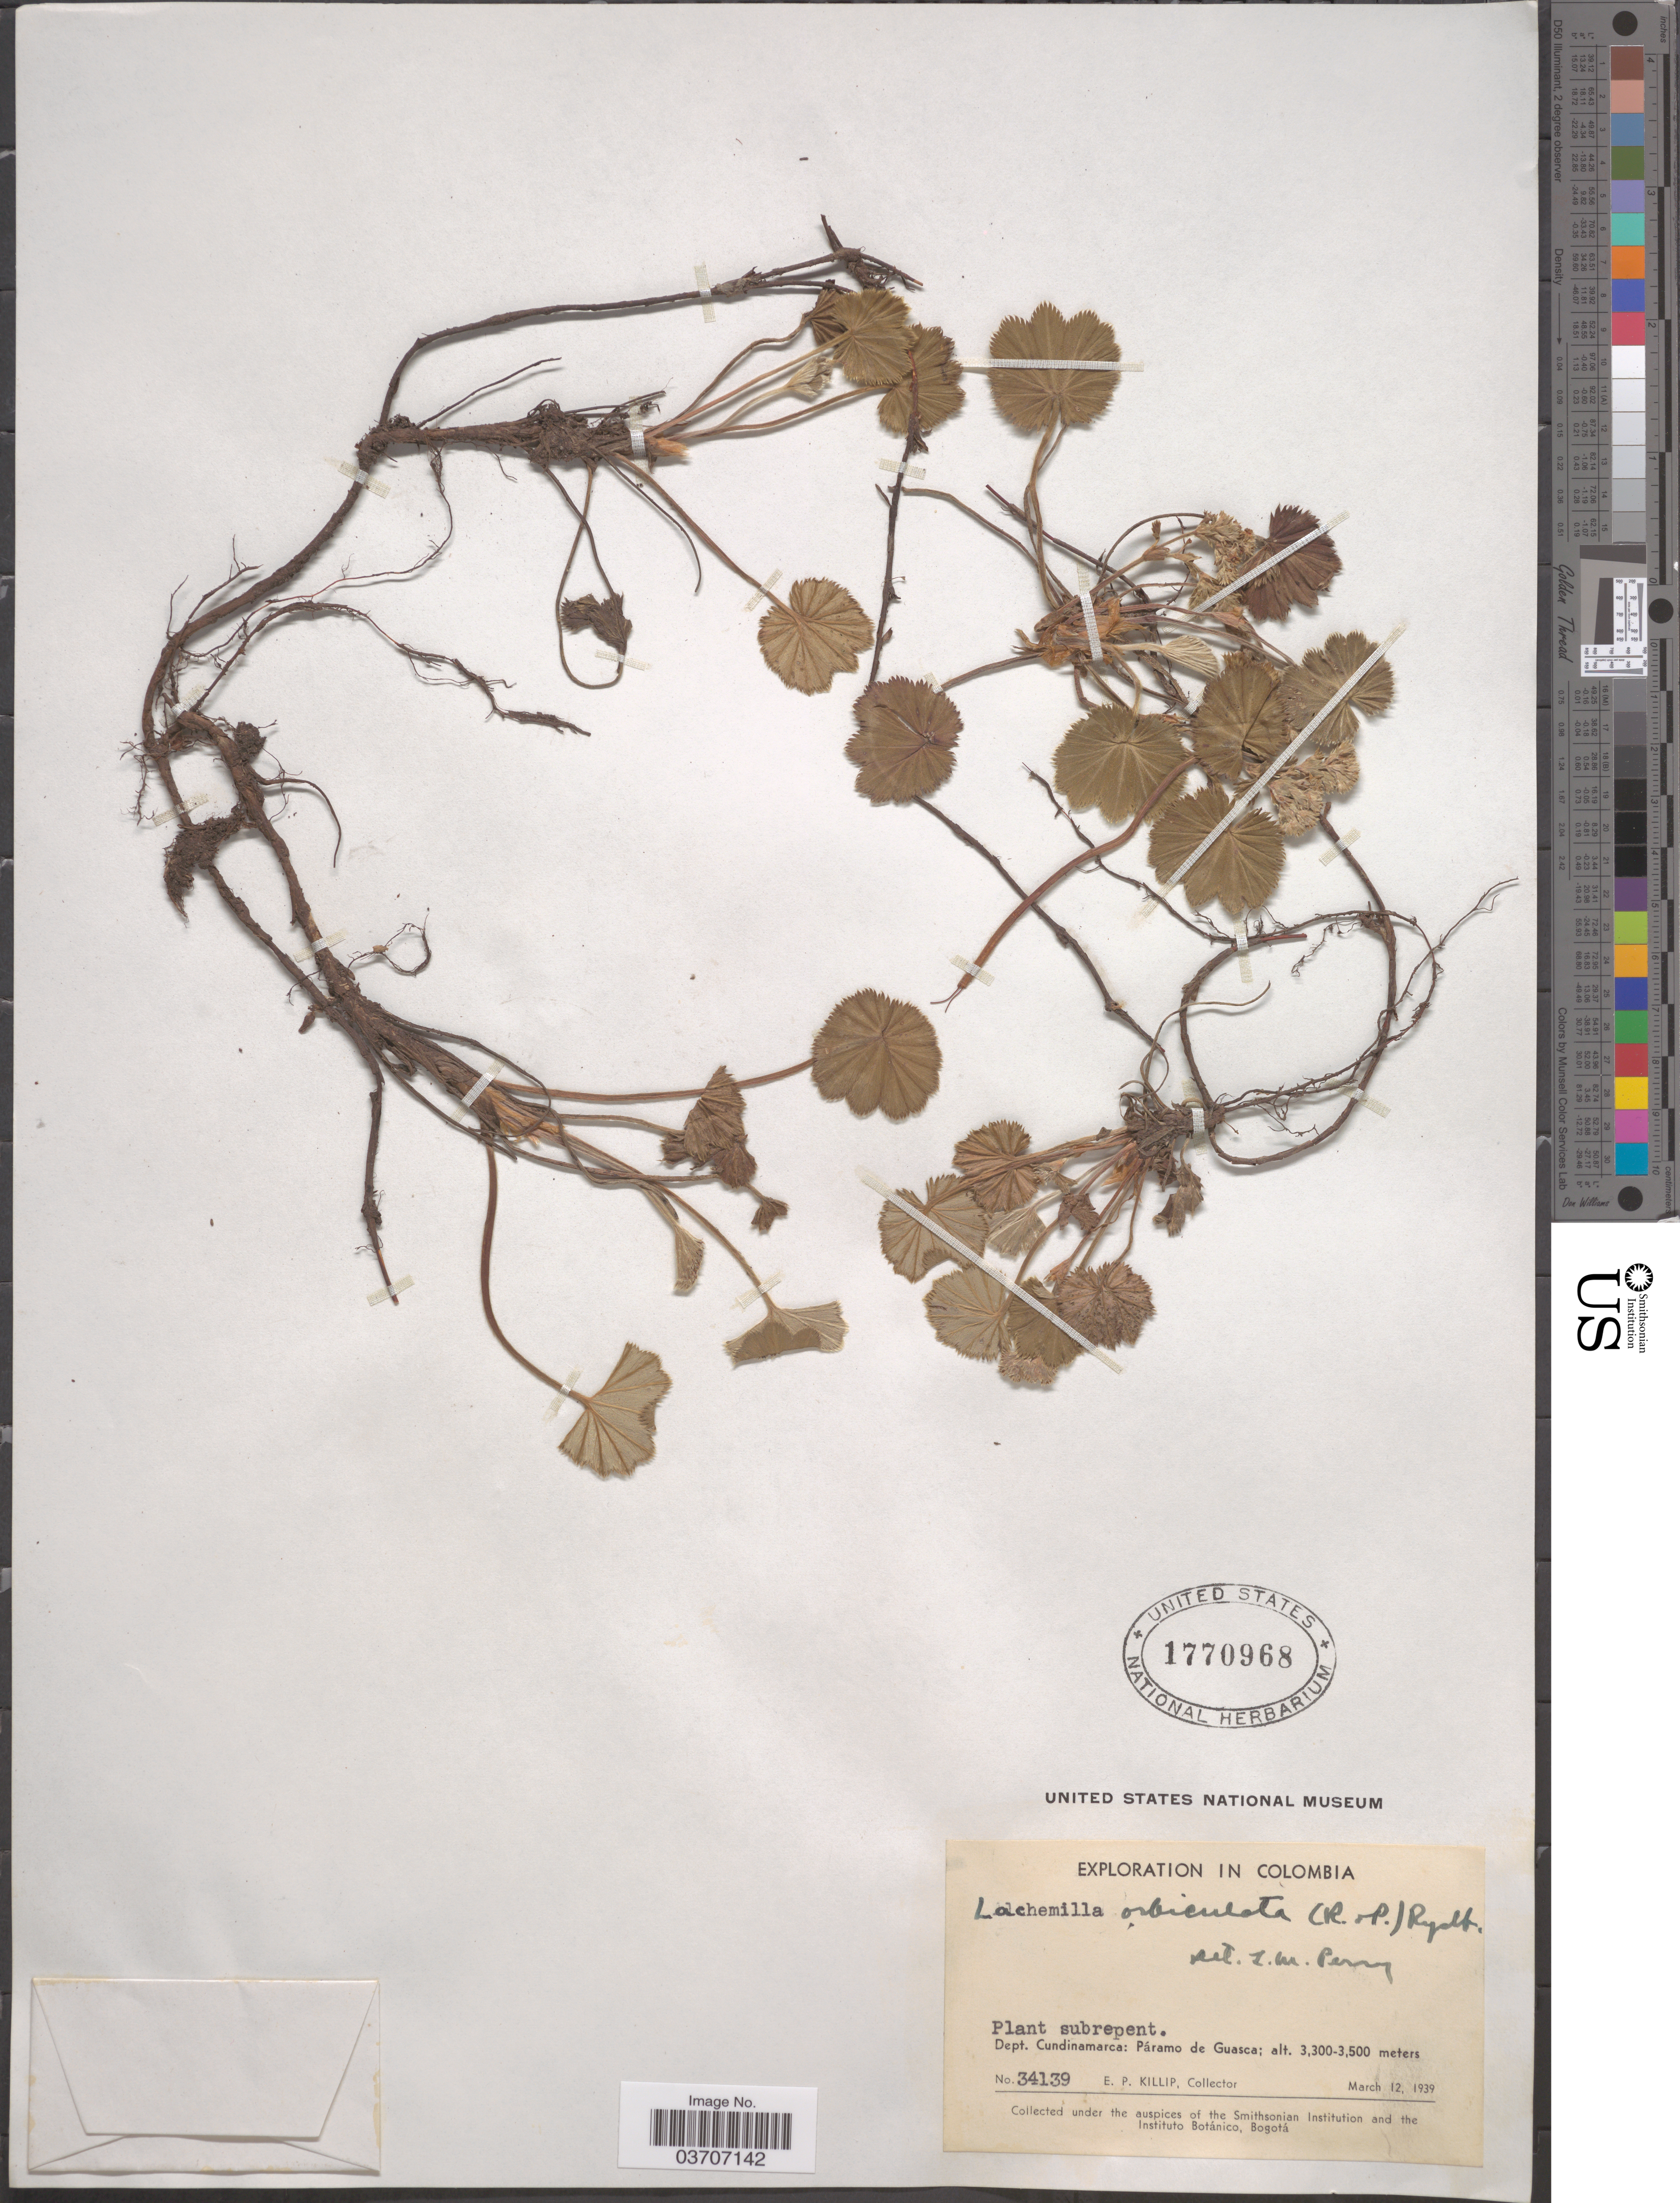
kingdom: Plantae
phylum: Tracheophyta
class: Magnoliopsida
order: Rosales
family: Rosaceae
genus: Lachemilla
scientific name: Lachemilla orbiculata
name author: (Ruiz & Pav.) Rydb.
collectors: E. P. Killip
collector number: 34139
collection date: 1939-03-12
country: Colombia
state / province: Cundinamarca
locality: Dept. Cundinamarca: Páramo de Guasca.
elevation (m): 3300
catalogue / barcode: US 1770968